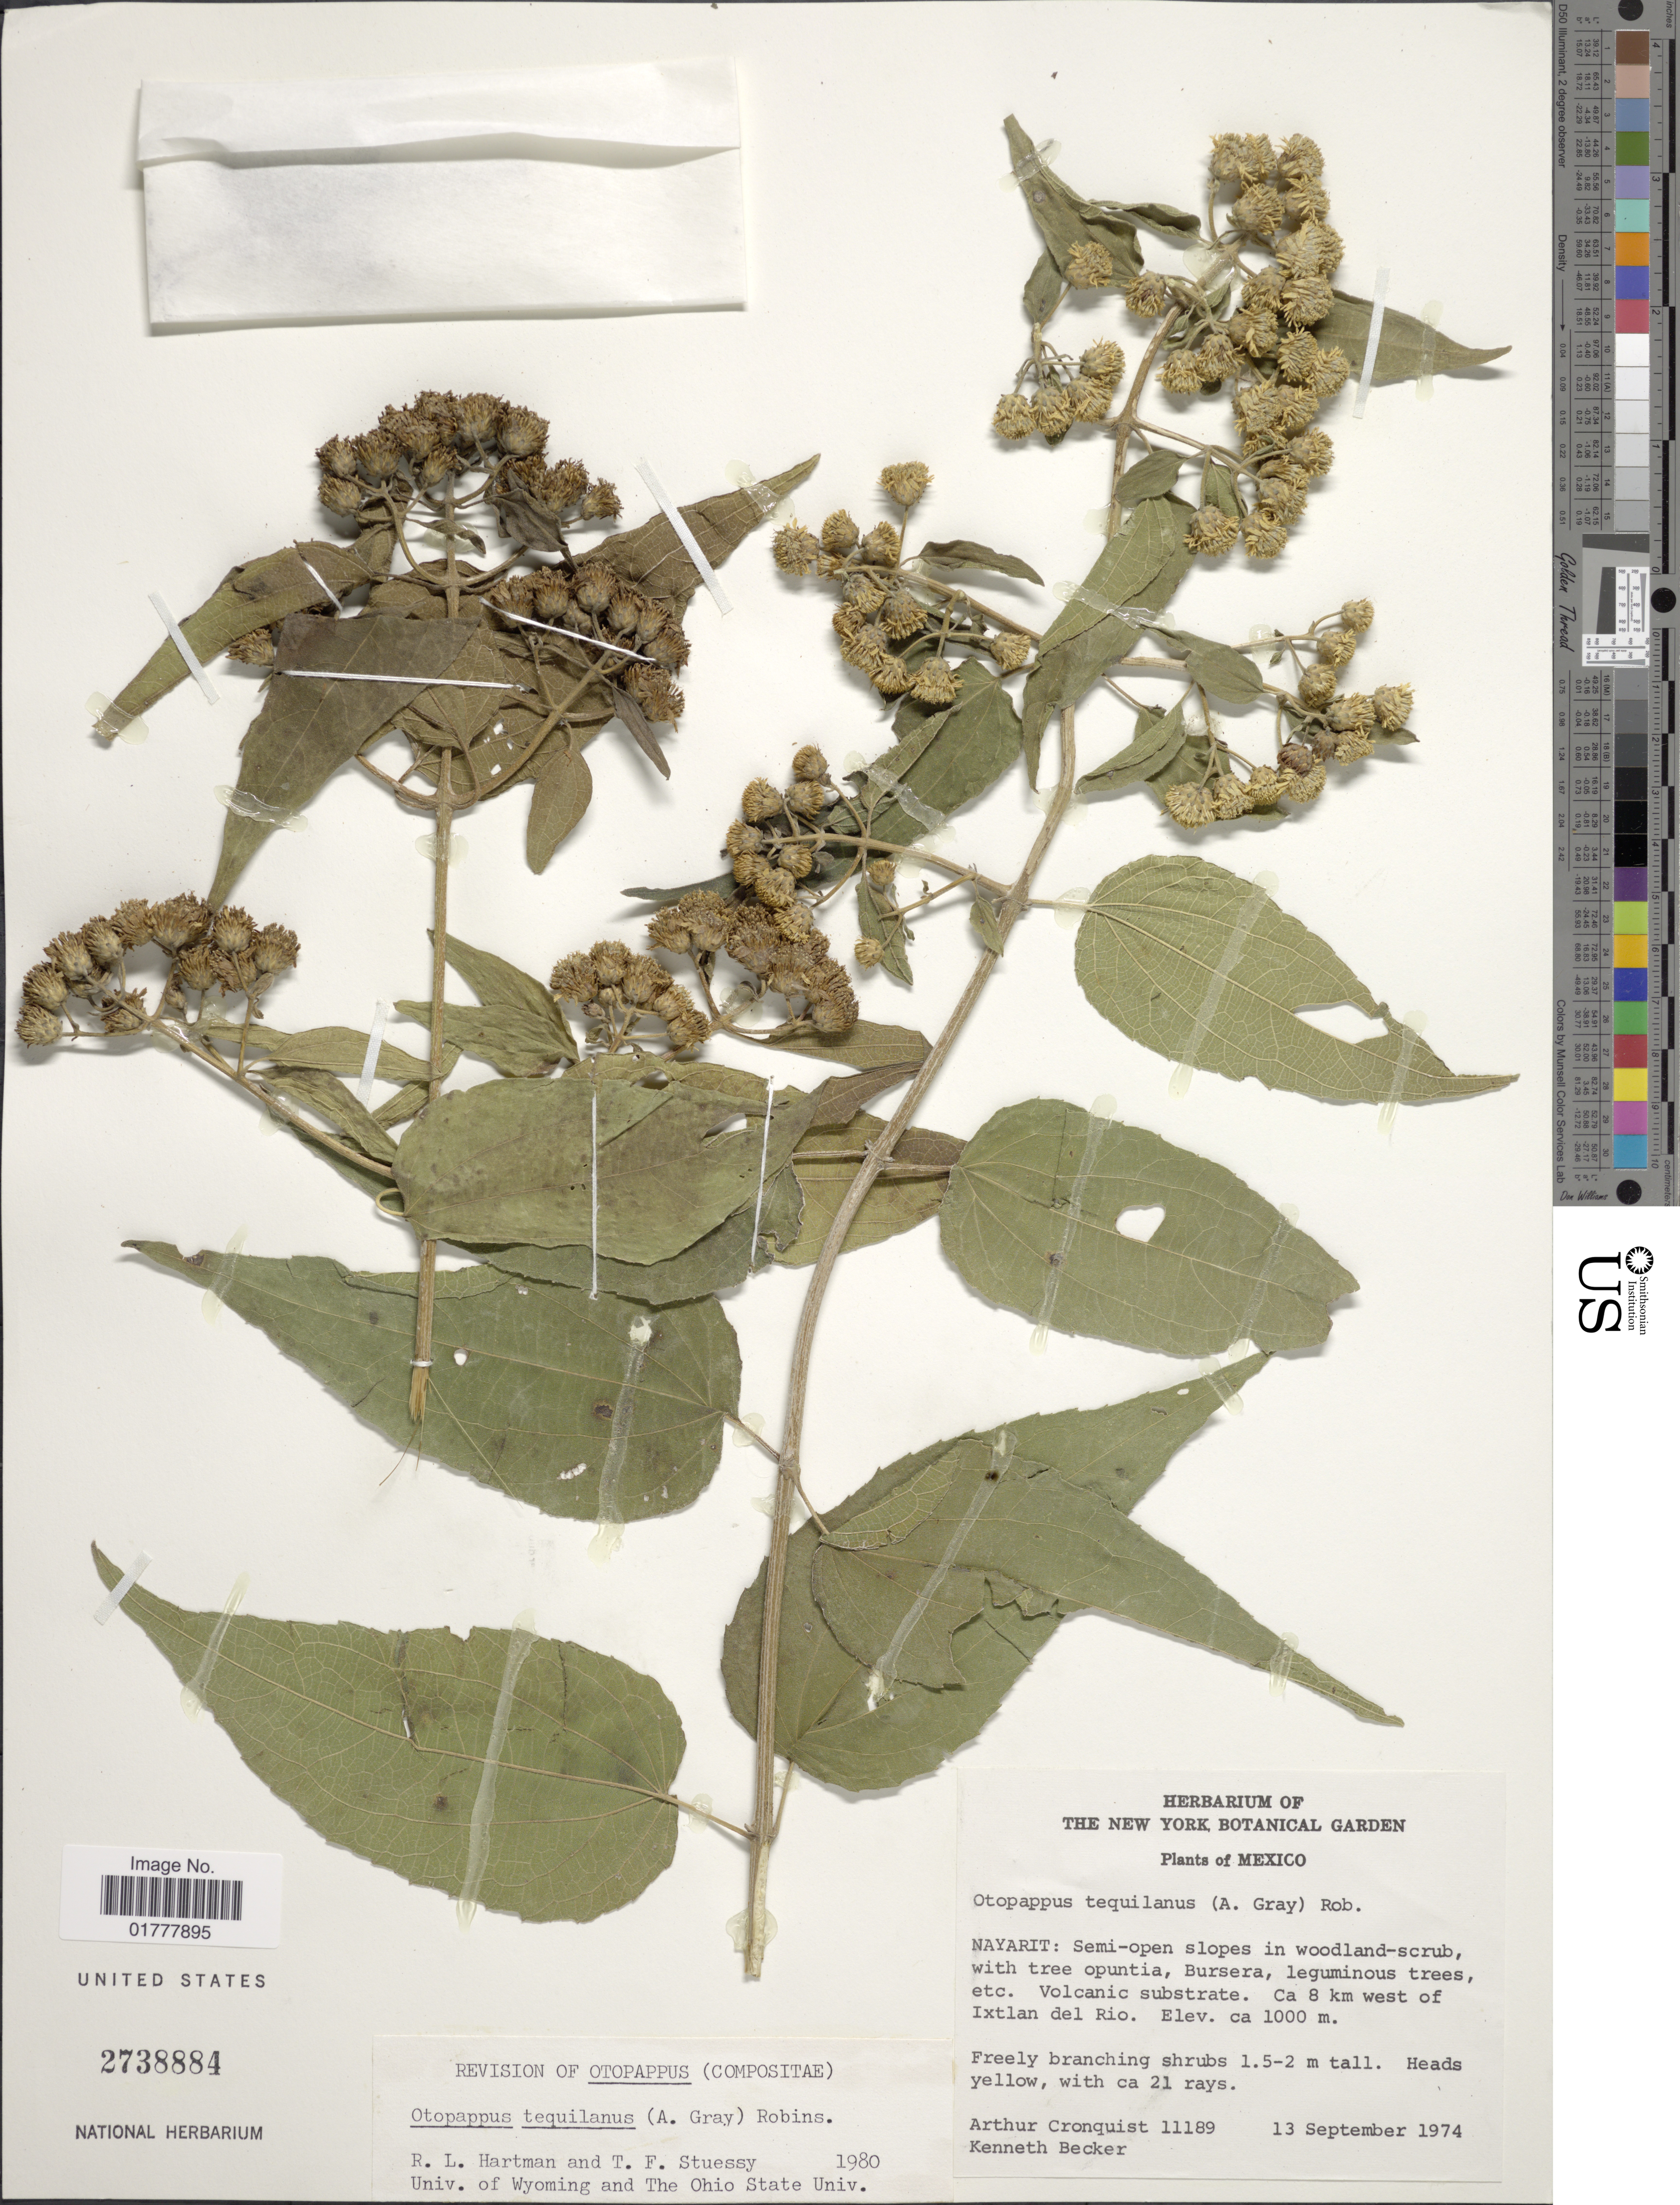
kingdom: Plantae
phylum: Tracheophyta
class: Magnoliopsida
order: Asterales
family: Asteraceae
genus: Otopappus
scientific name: Otopappus tequilanus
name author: (A. Gray) B.L. Rob.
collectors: A. J. Cronquist & K. M. Becker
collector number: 11189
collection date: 1974-09-13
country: Mexico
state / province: Nayarit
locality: Nayarit: 8 km west of Ixtlan del Rio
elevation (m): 1000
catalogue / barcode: US 2738884